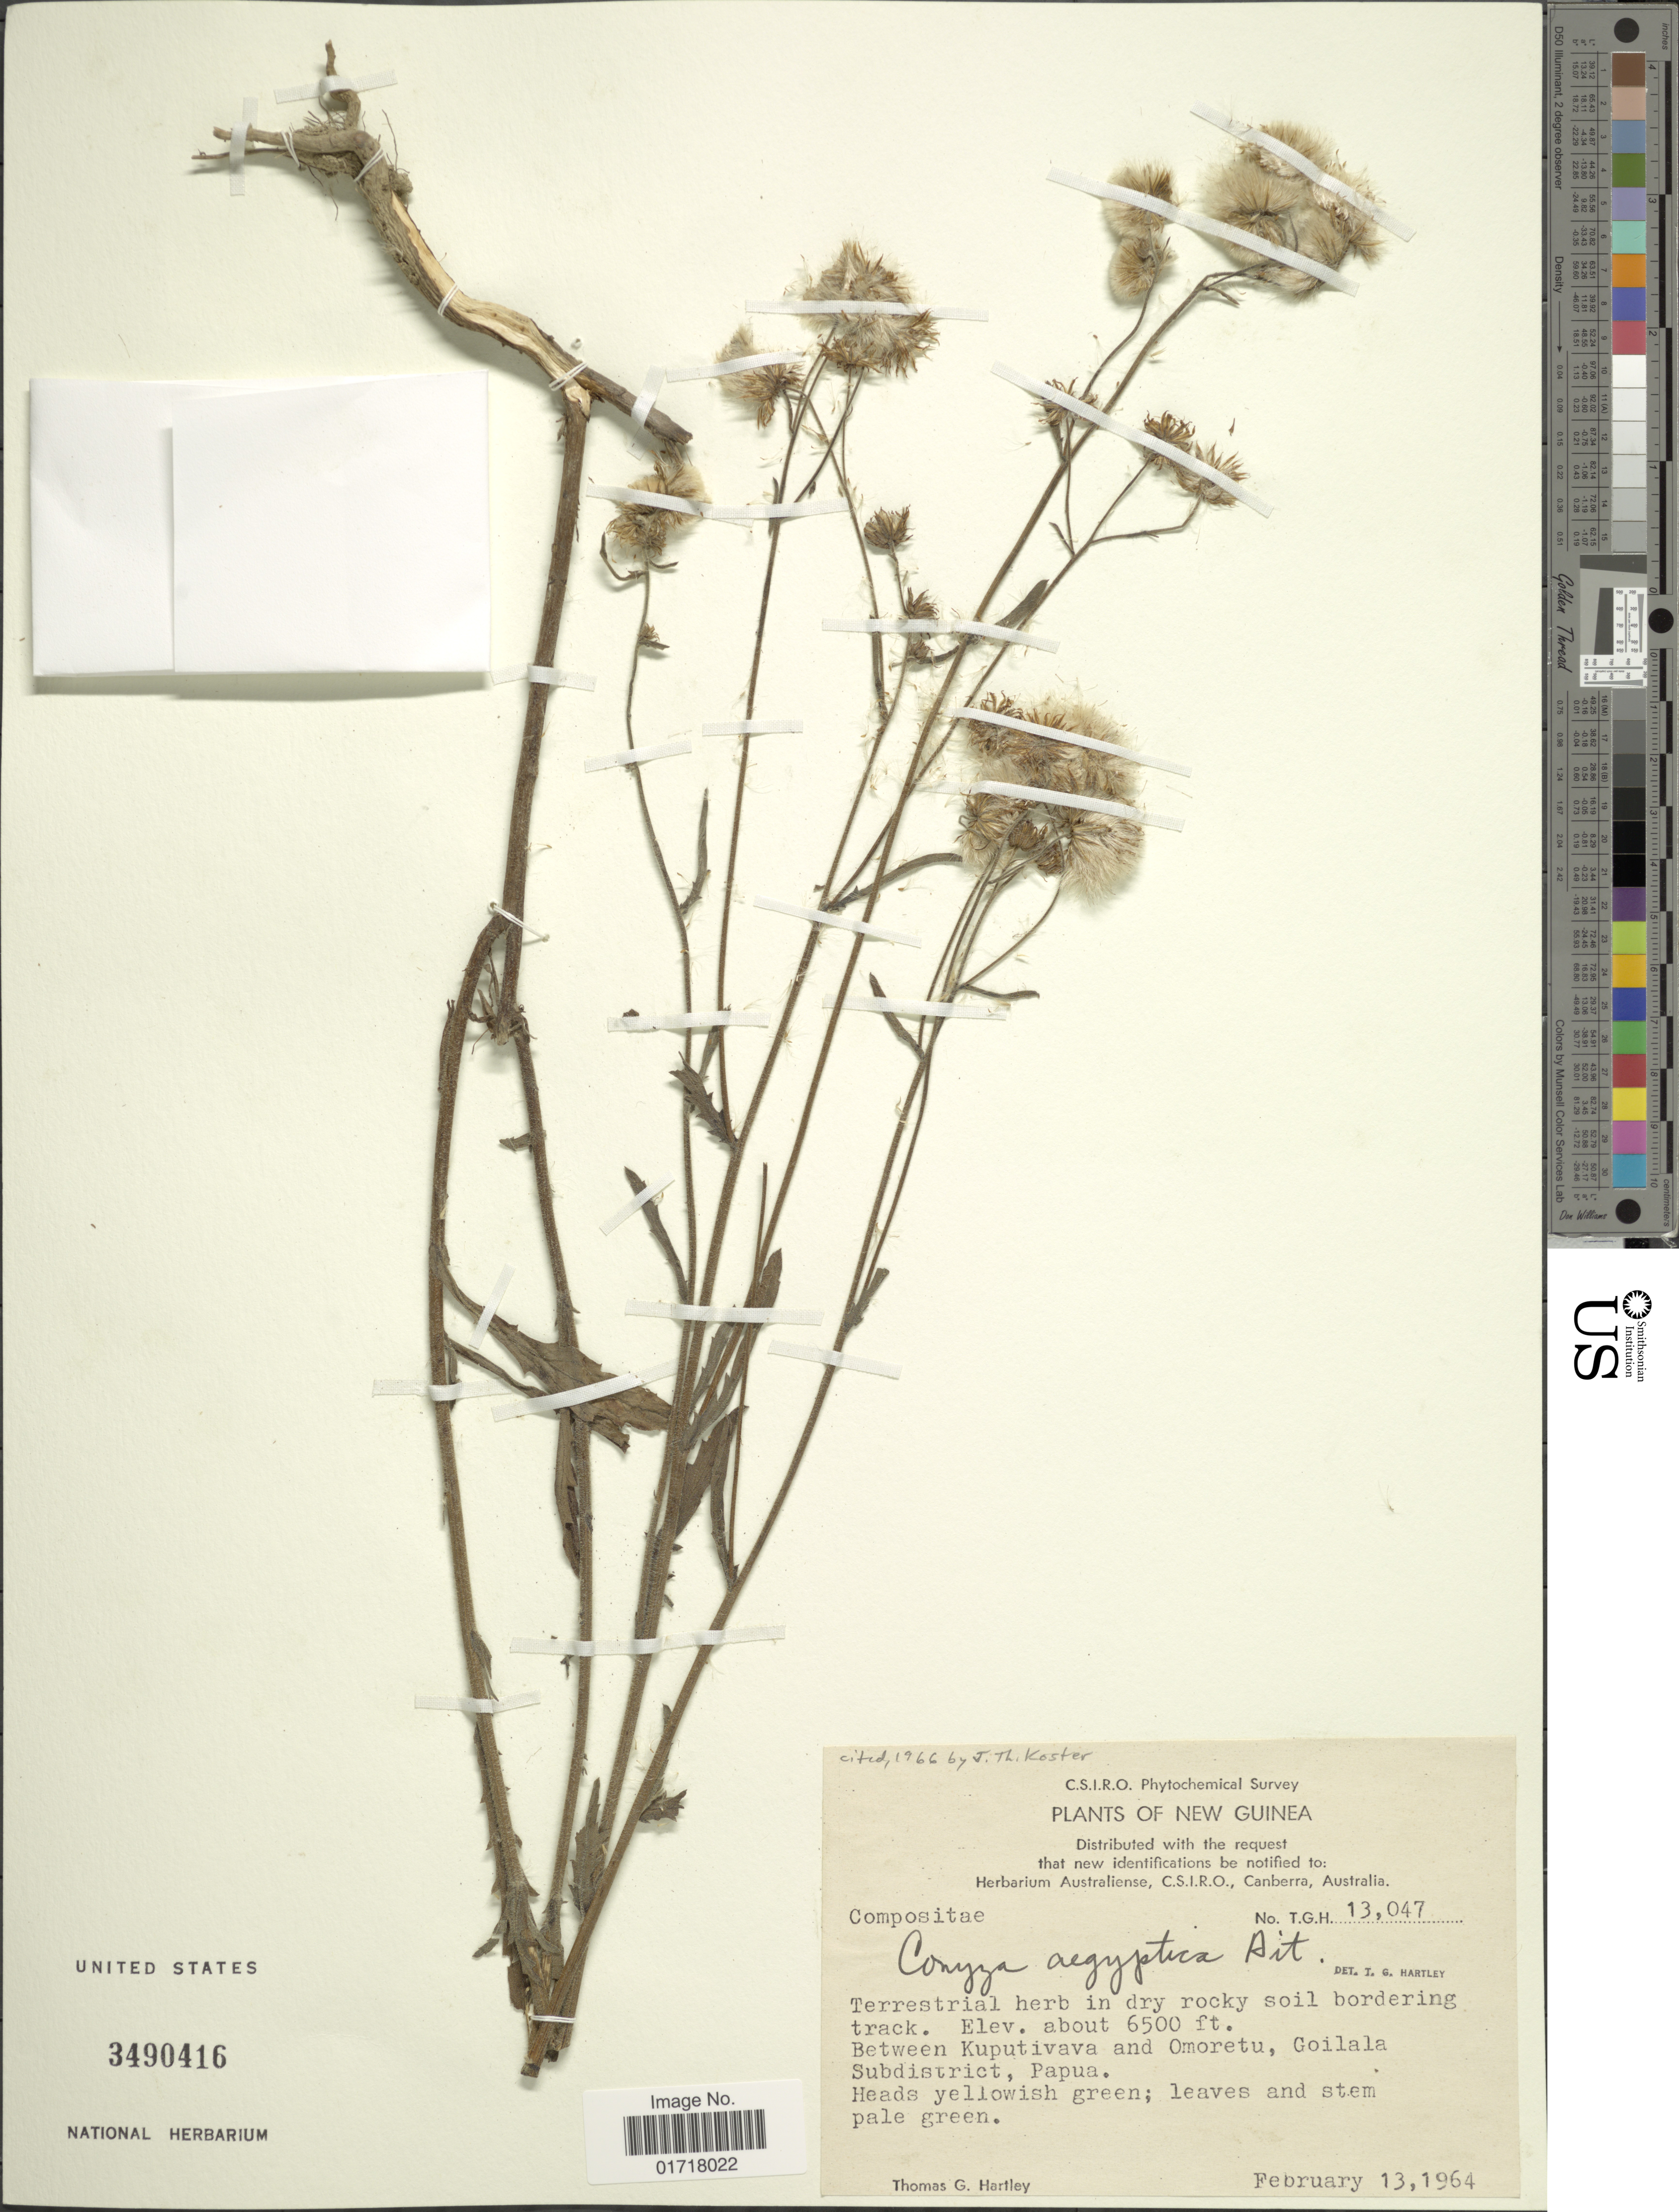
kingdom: Plantae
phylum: Tracheophyta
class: Magnoliopsida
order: Asterales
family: Asteraceae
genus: Nidorella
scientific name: Nidorella aegyptiaca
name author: (L.) J.C. Manning & Goldblatt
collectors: T. G. Hartley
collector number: T.G.H. 13047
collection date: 1964-02-13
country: Papua New Guinea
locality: New Guinea, Between Kuputivava and Omoretu, Goilala Subdistrict, Papua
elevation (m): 1981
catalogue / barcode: US 3490416